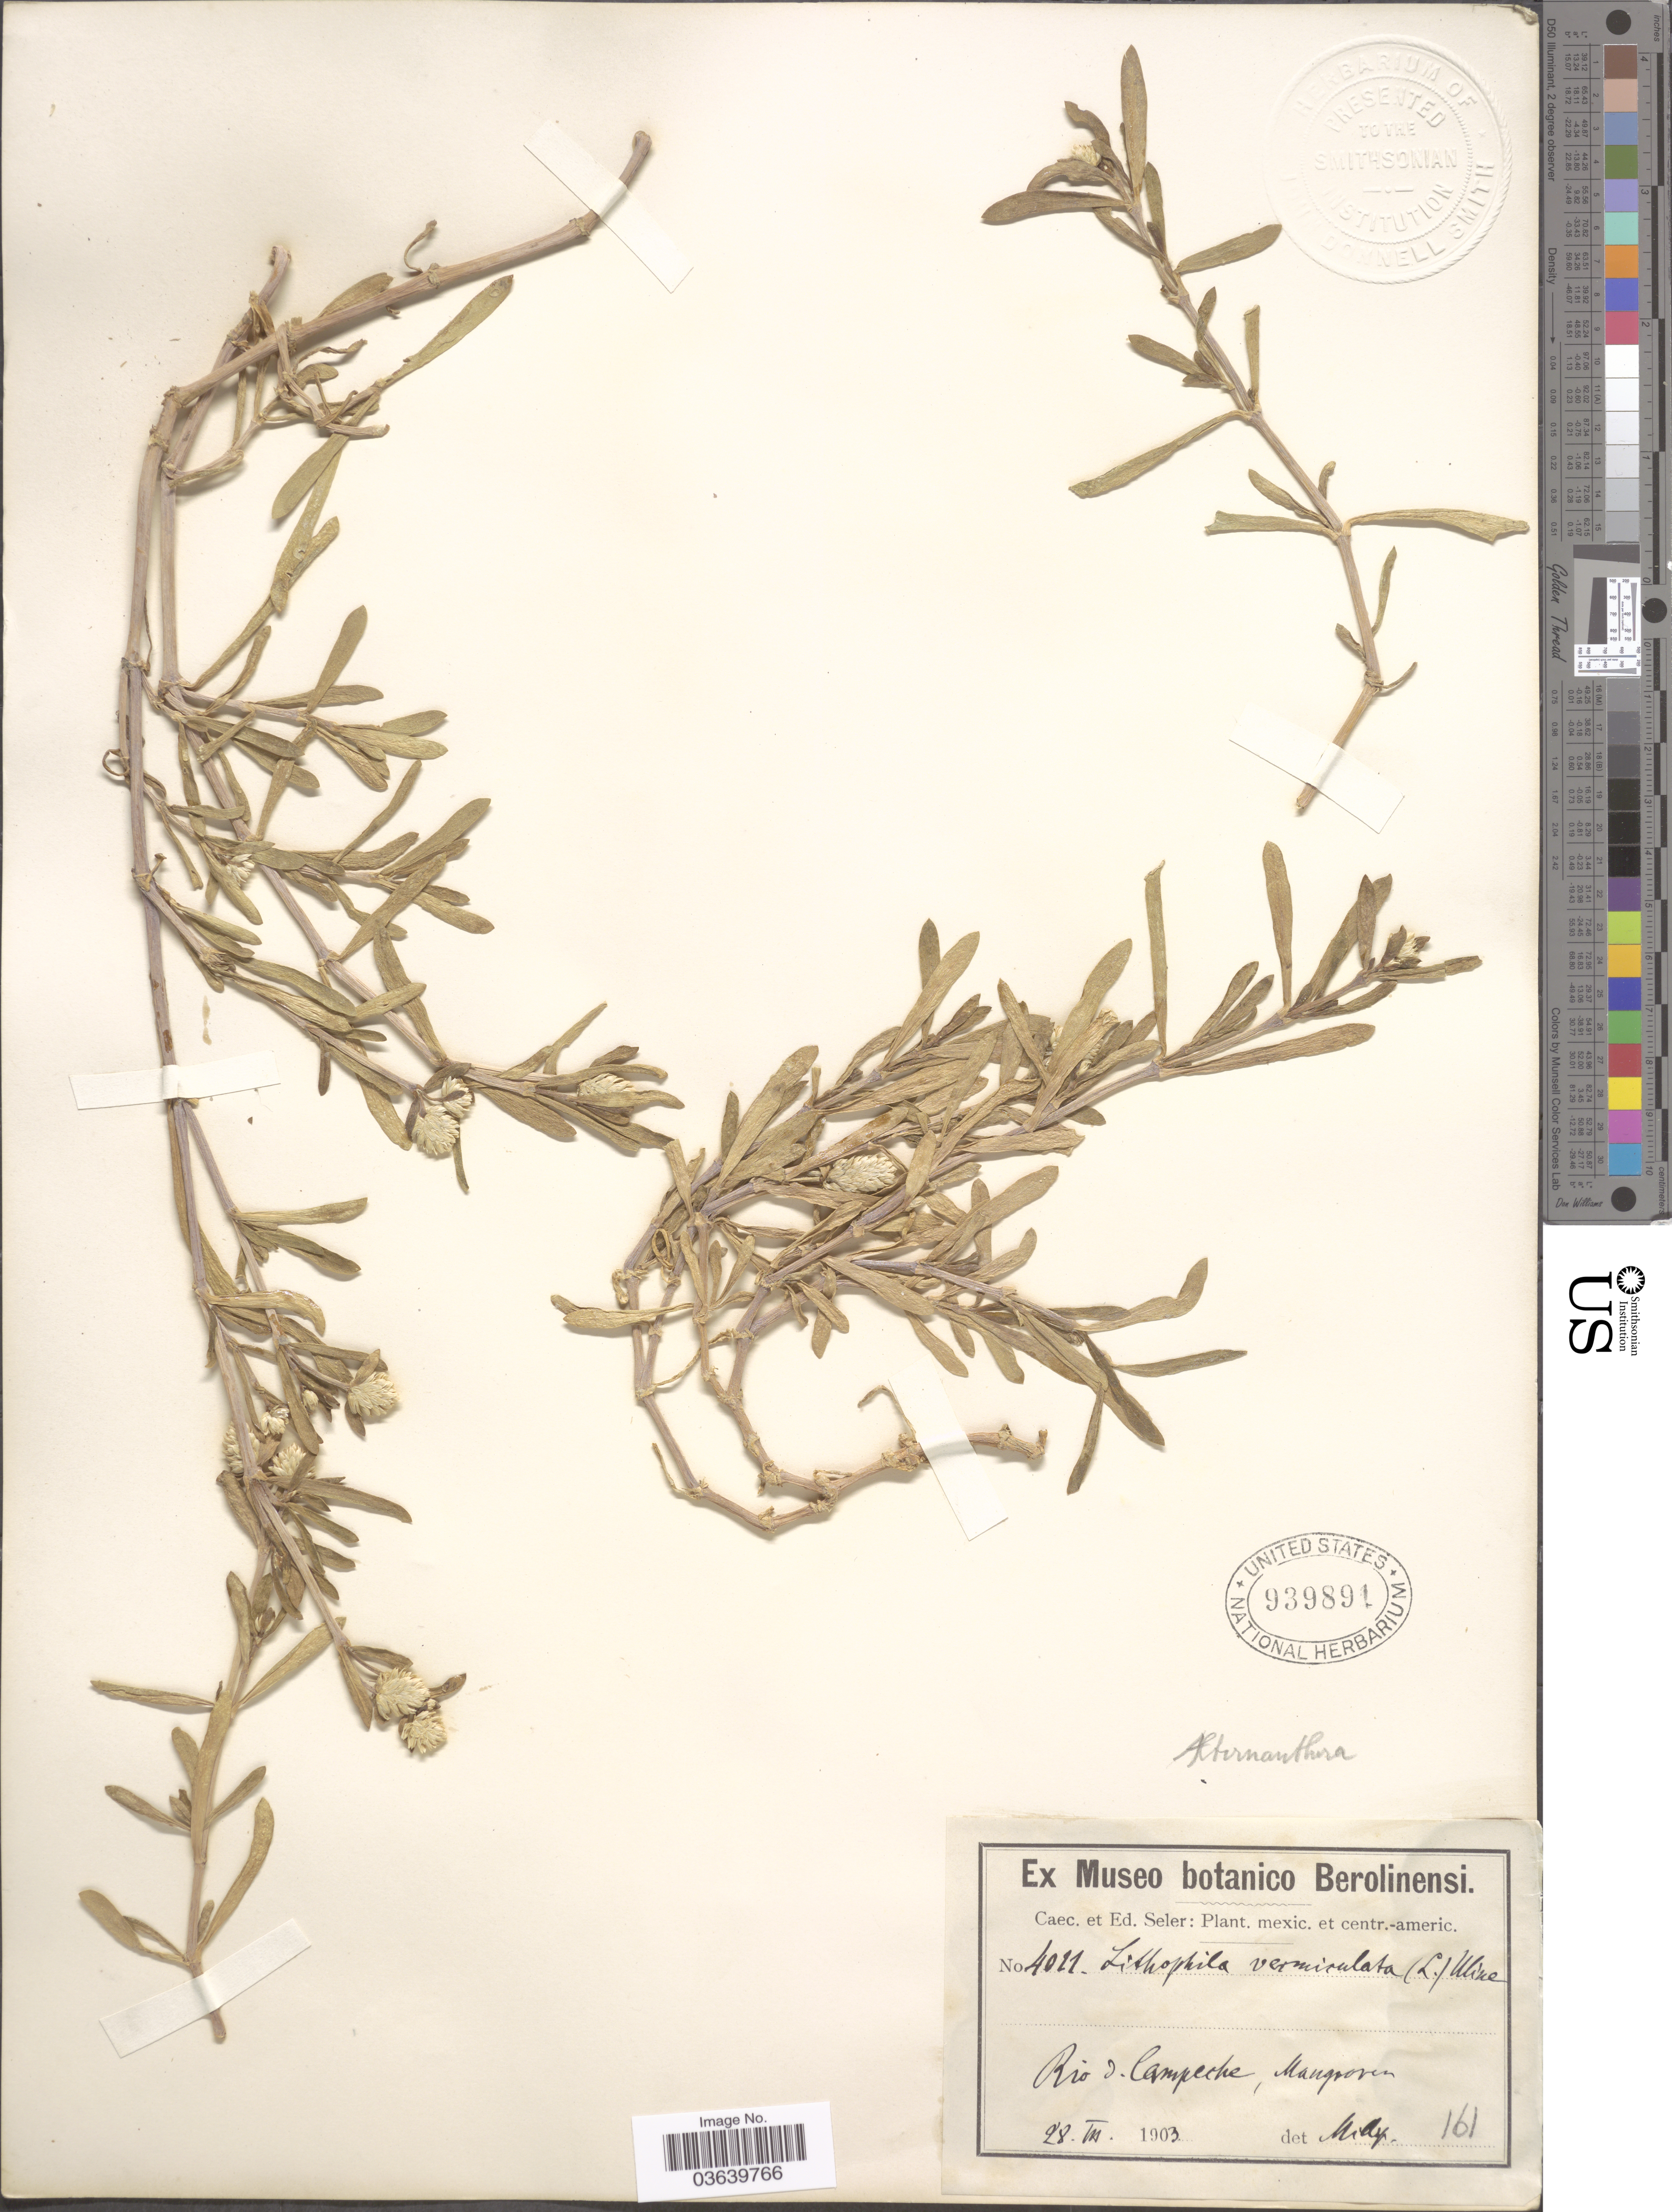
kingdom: Plantae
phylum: Tracheophyta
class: Magnoliopsida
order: Caryophyllales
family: Amaranthaceae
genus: Gomphrena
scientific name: Gomphrena vermicularis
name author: L.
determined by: Strong, Mark T., (BOT), Smithsonian Institution - National Museum of Natural History (UNITED STATES)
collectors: ex Caec. et Ed Seler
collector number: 4011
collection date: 1903-07-28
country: Mexico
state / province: Campeche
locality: Rio d. Campeche, Mangrove.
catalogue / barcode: US 939891